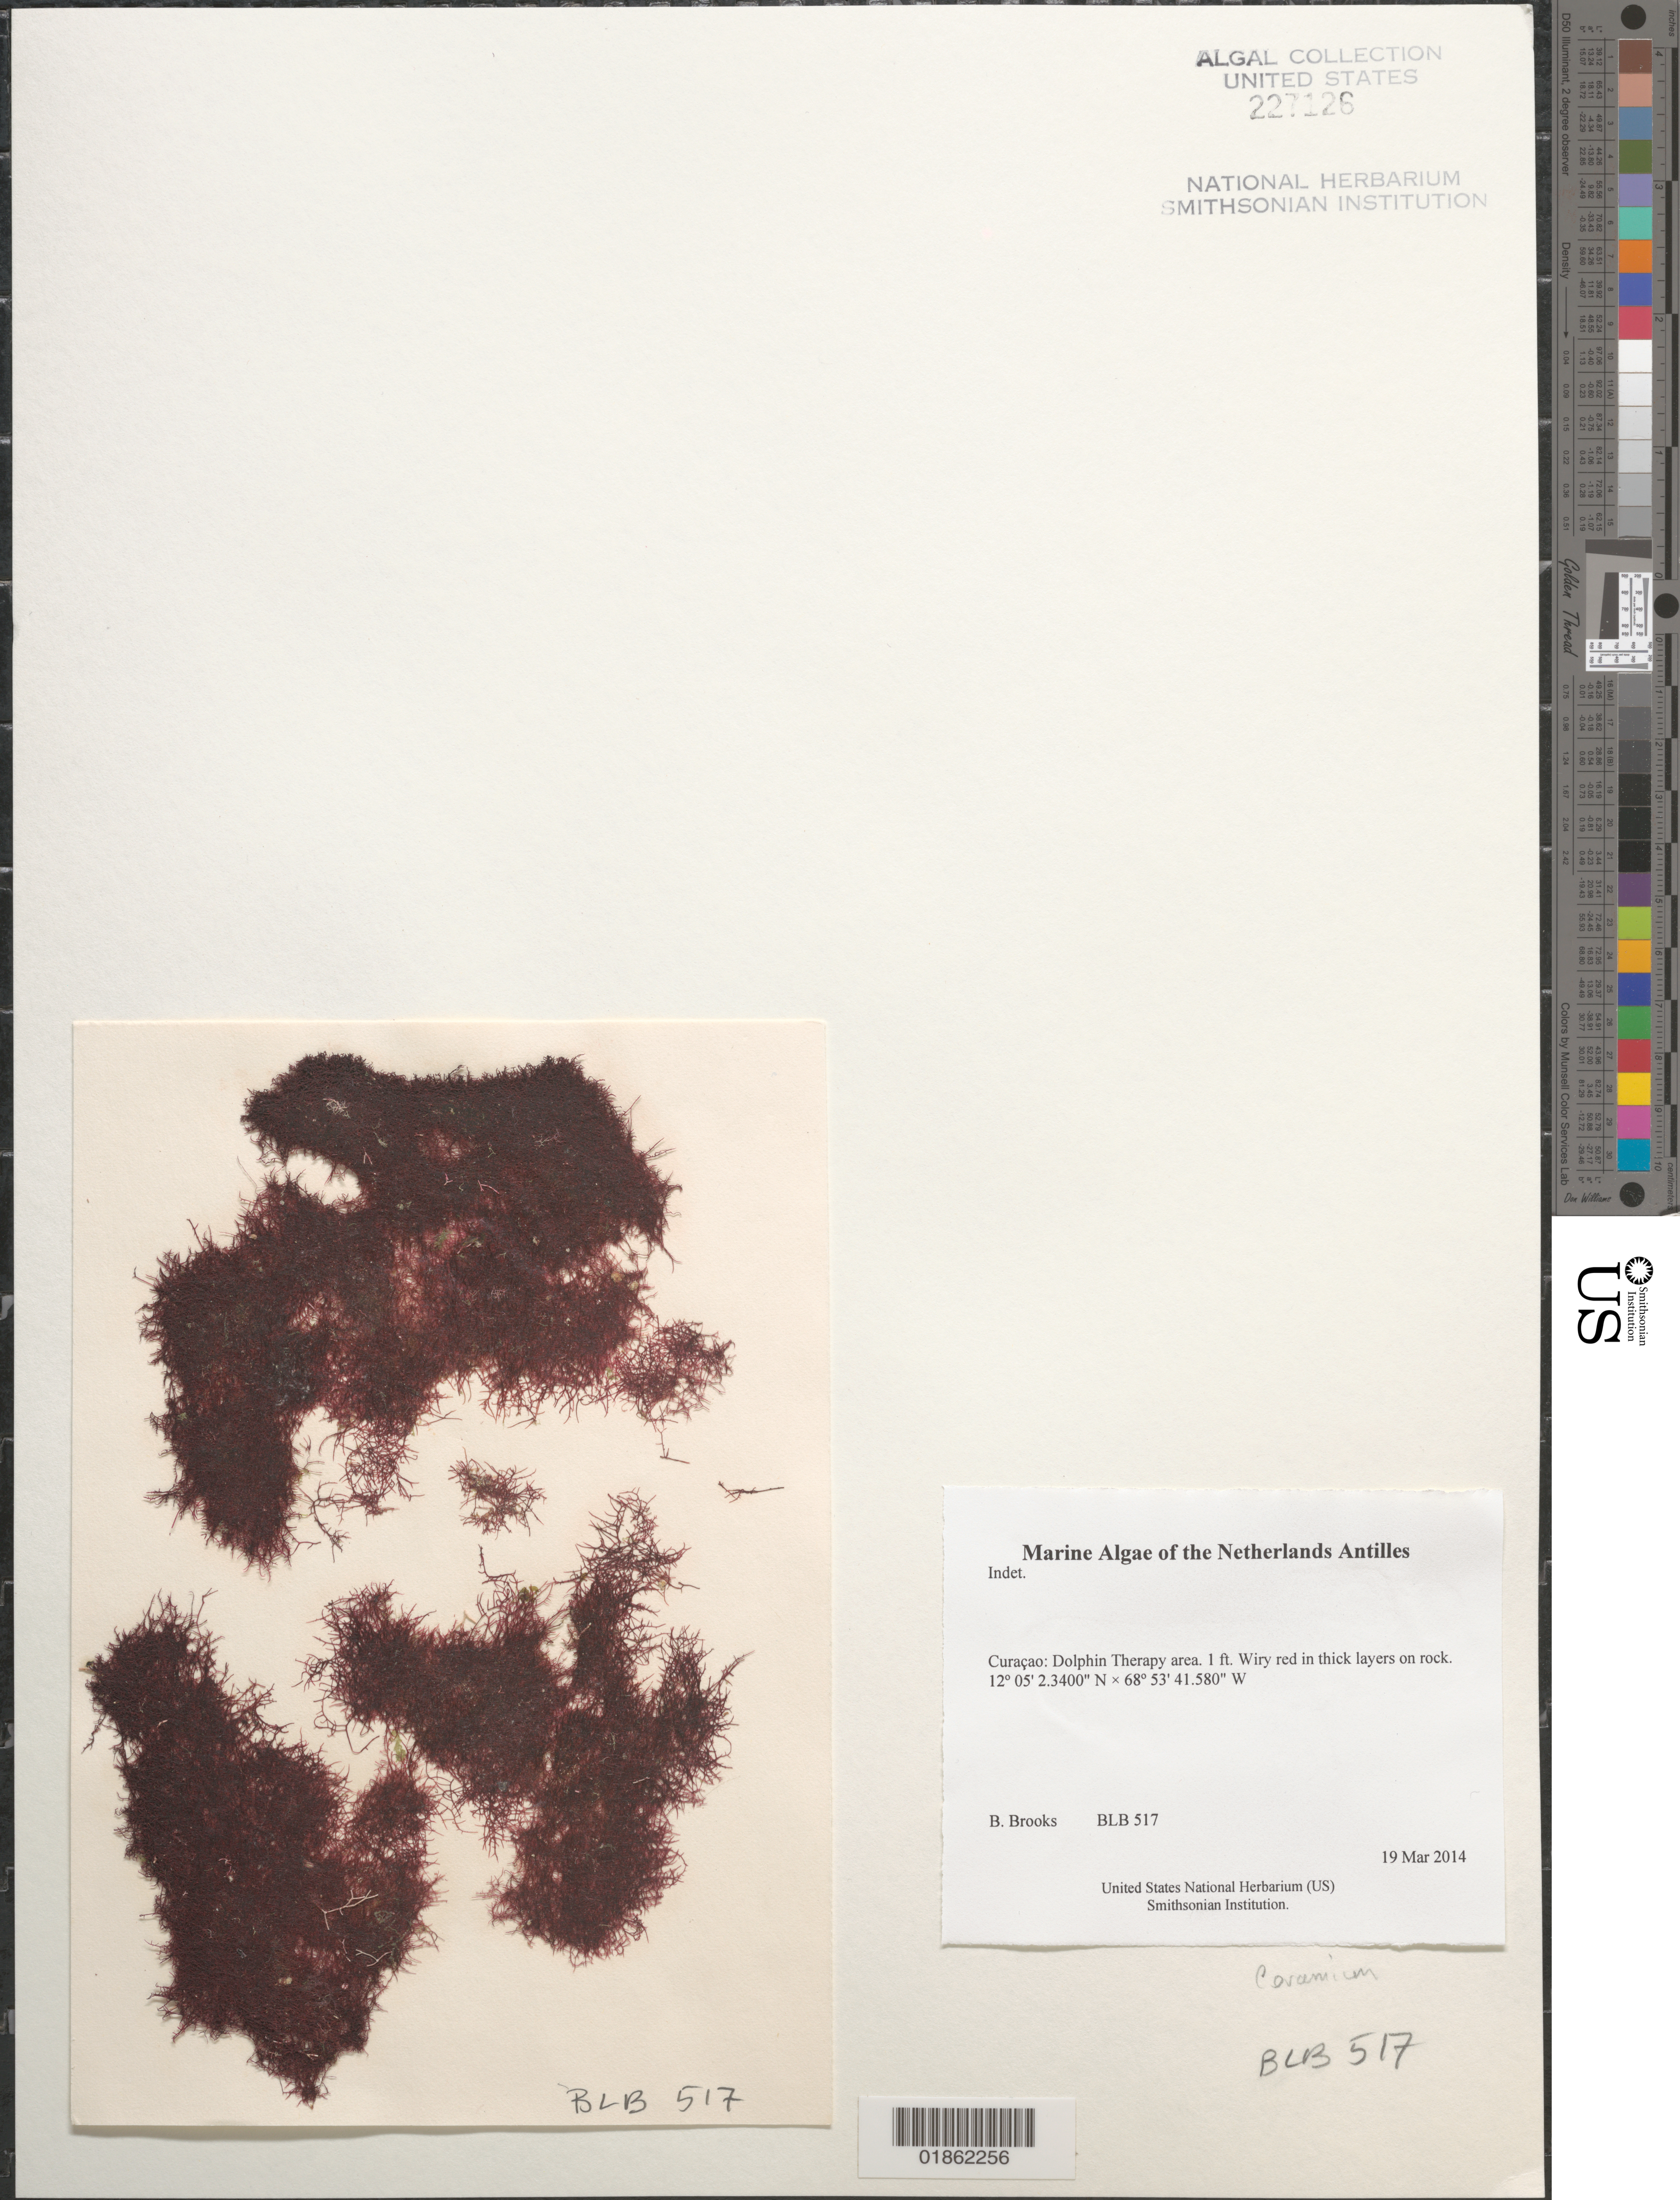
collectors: B. Brooks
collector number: BLB 517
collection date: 2014-03-19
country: Curaçao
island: Curaçao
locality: Dolphin Therapy area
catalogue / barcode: US 227126